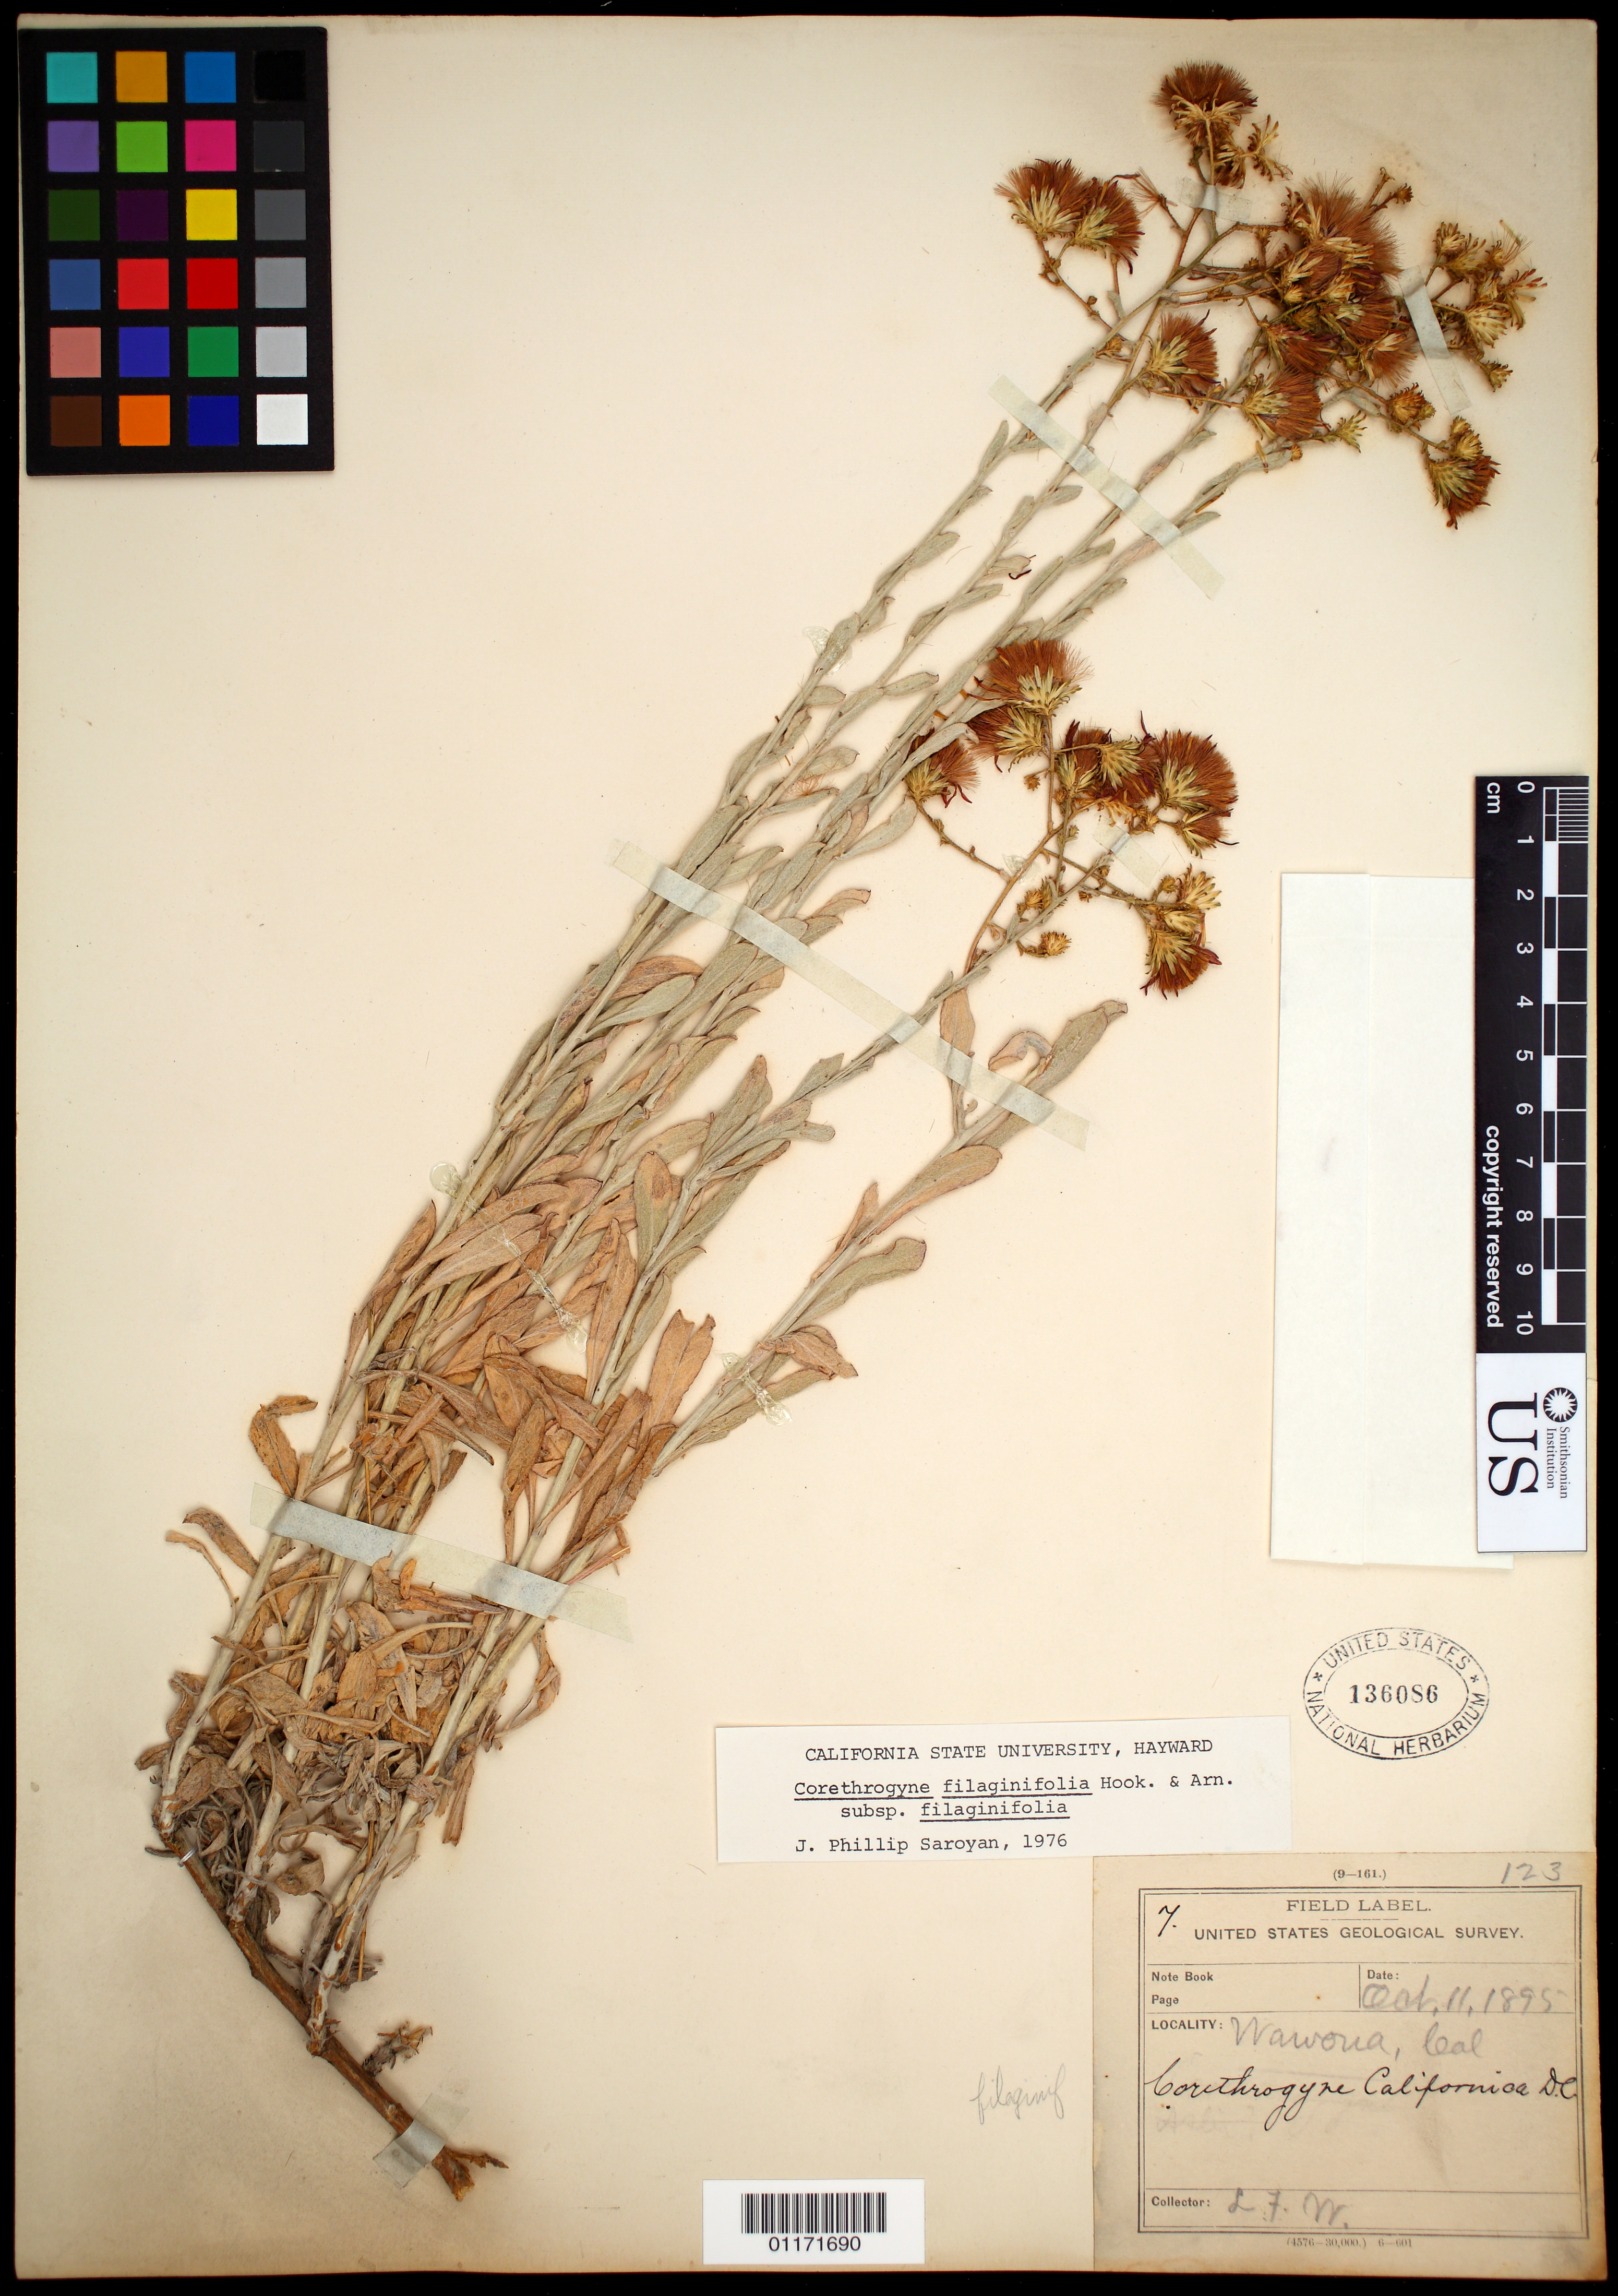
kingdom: Plantae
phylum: Tracheophyta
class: Magnoliopsida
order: Asterales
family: Asteraceae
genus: Corethrogyne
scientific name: Corethrogyne filaginifolia var. filaginifolia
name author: (Hook.) Nutt.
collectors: L. F. Ward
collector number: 123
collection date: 1895-10-11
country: United States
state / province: California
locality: Wawona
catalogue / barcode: US 136086